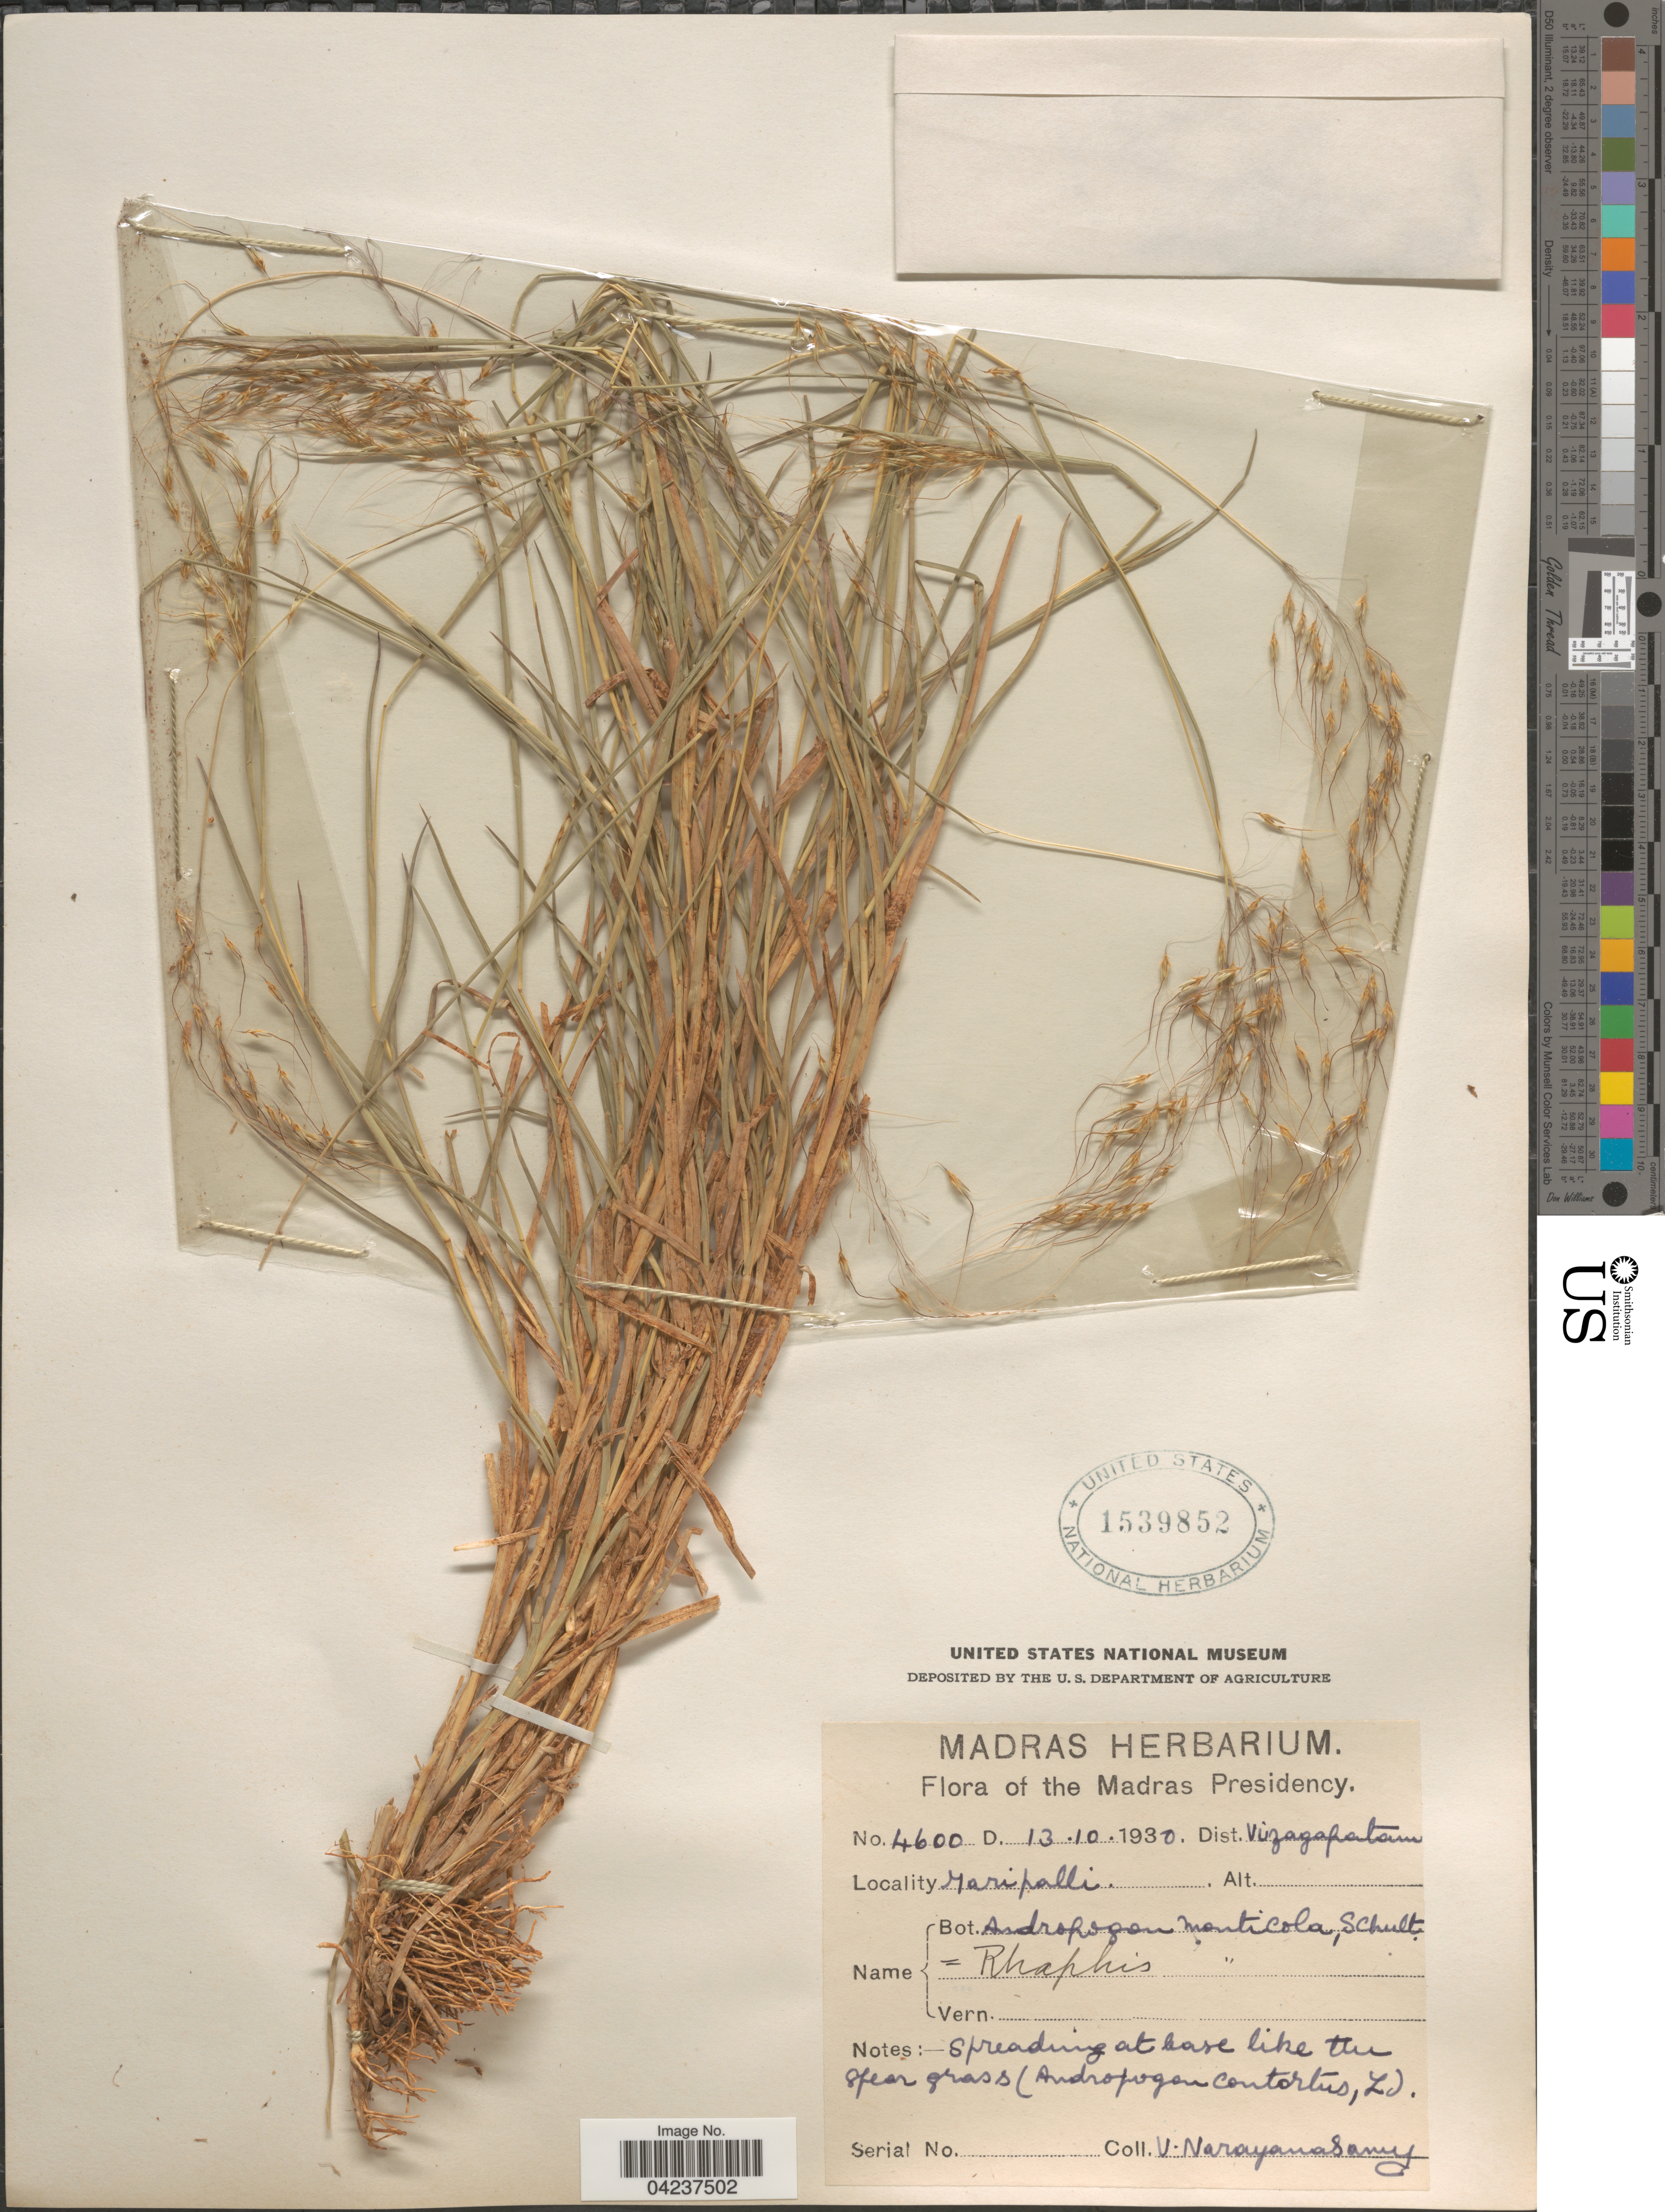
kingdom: Plantae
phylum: Tracheophyta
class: Liliopsida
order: Poales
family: Poaceae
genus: Chrysopogon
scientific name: Chrysopogon sp.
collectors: V. Narayanaswami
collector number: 4600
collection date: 1930-10-13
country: India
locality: The Madras Presidency. Dist. Vizagalpatam. Maripalli.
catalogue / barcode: US 1539852